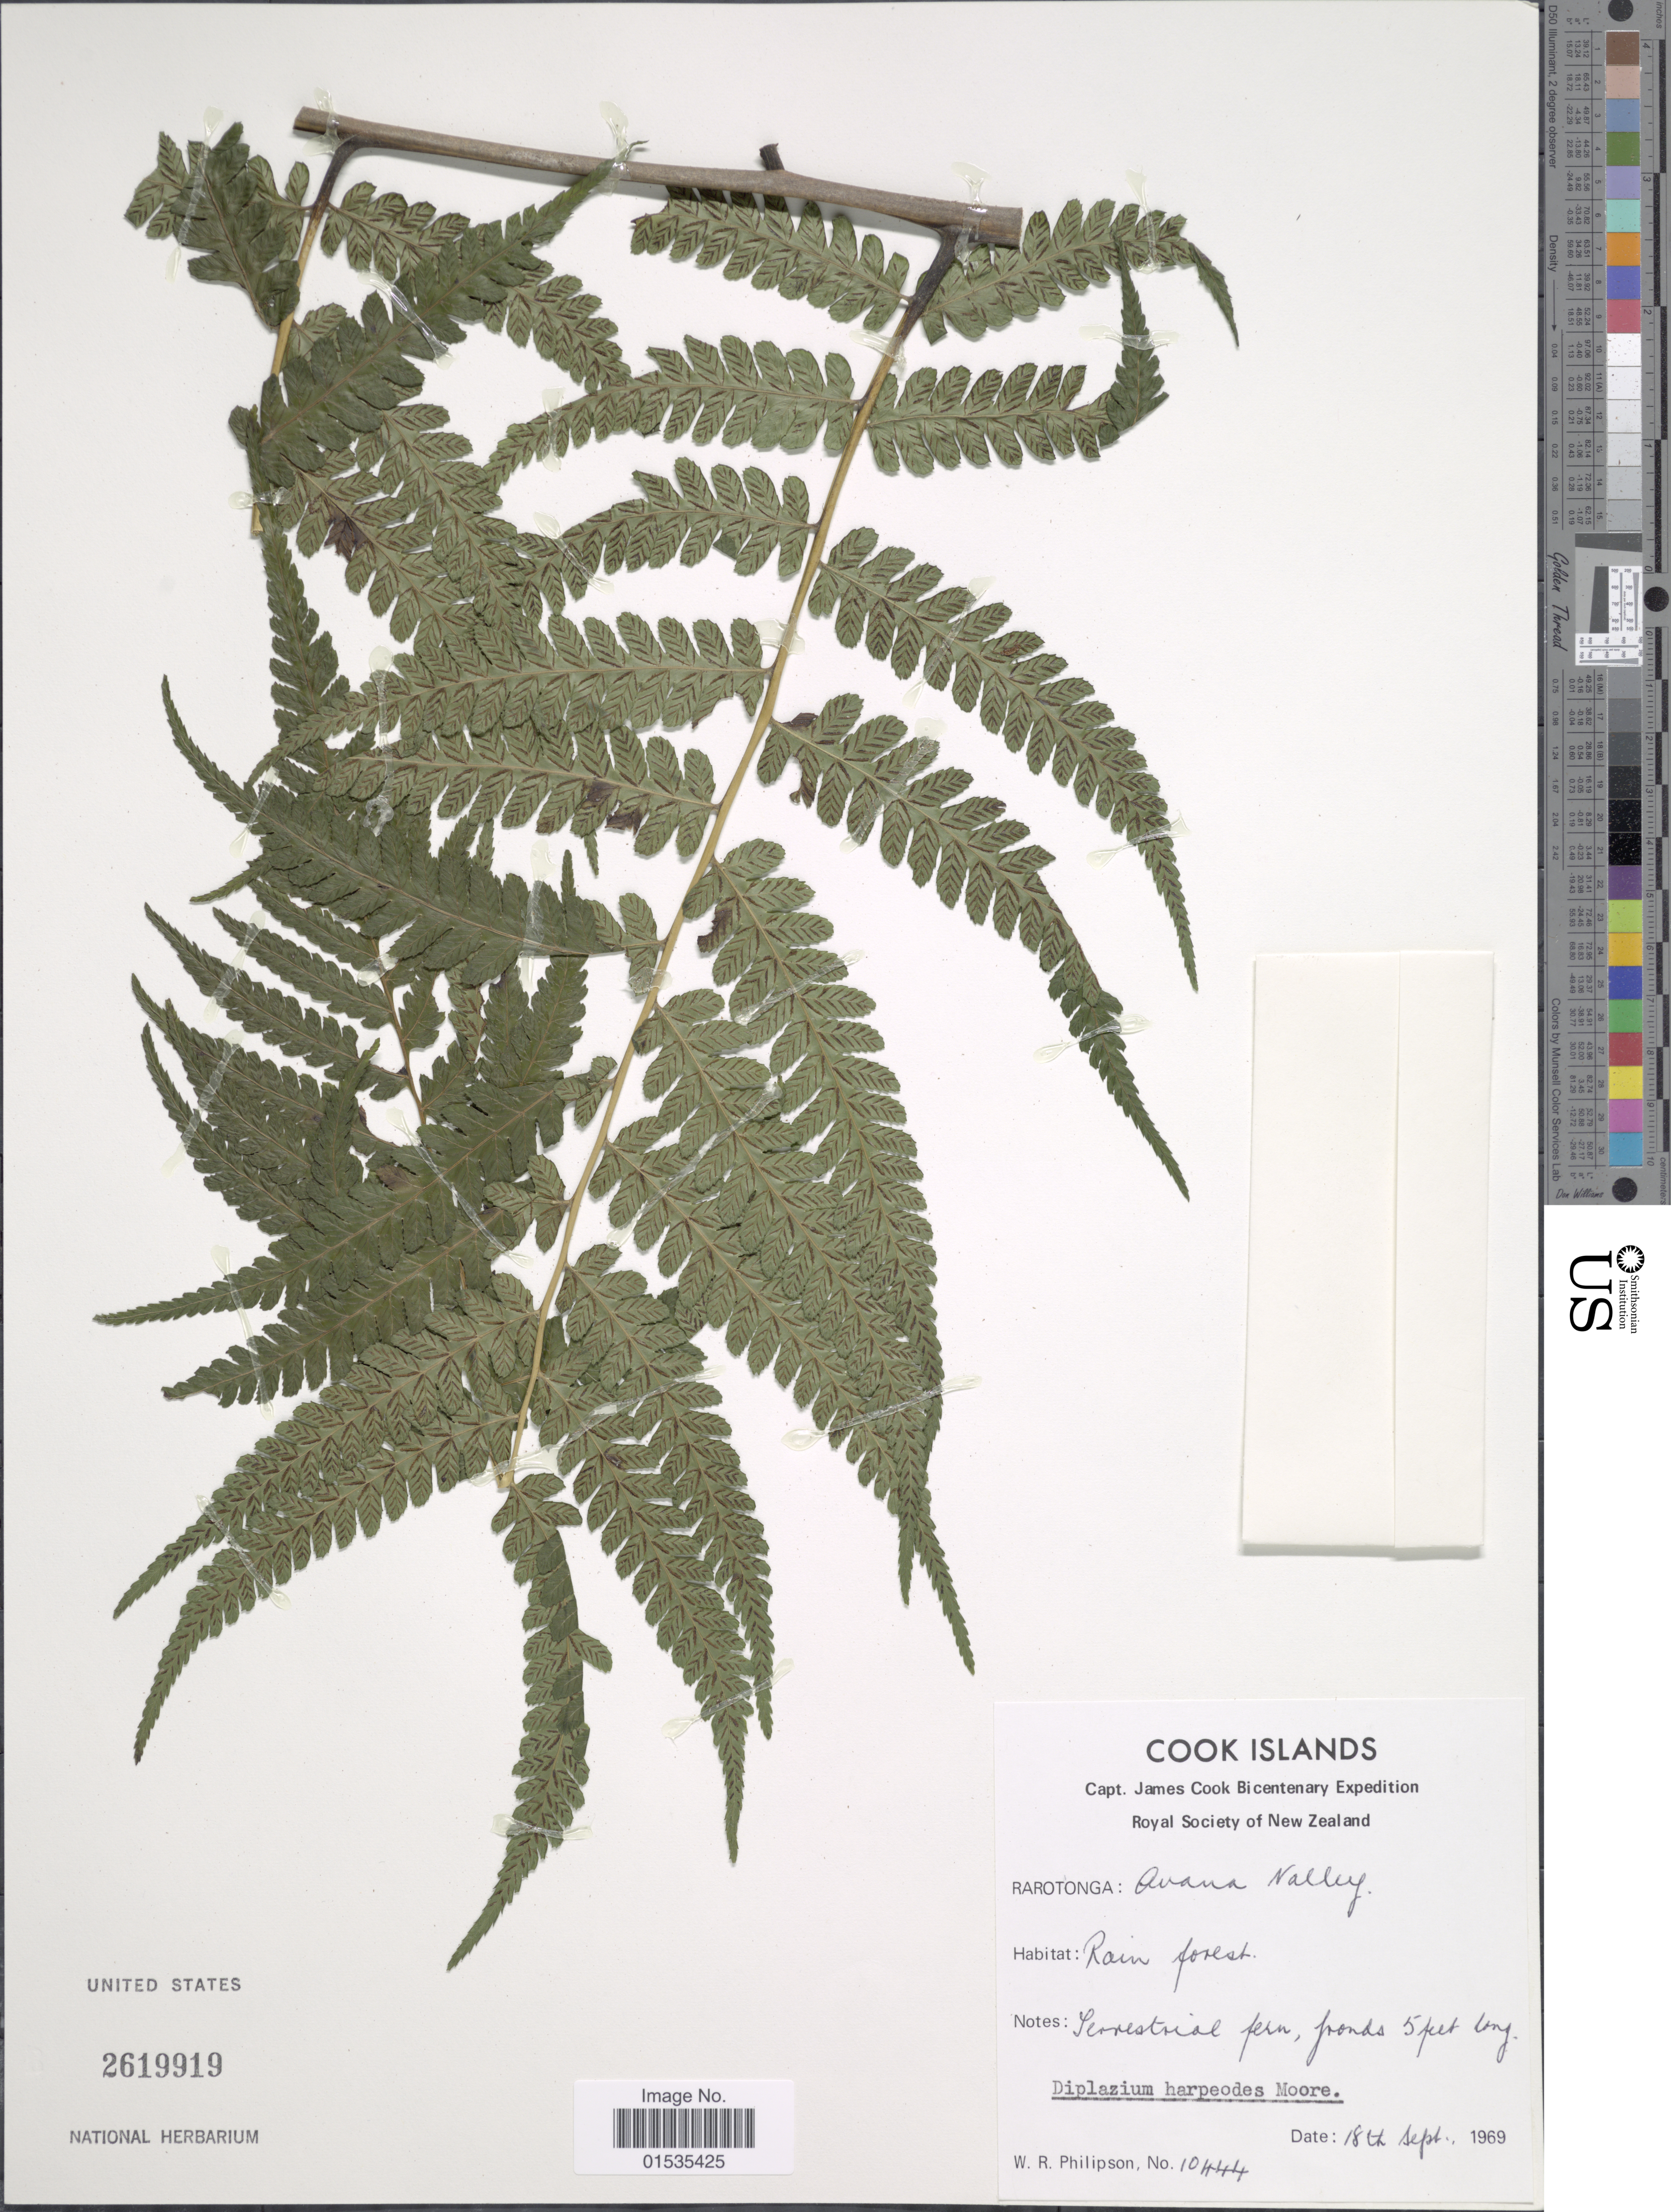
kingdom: Plantae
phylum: Tracheophyta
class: Polypodiopsida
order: Polypodiales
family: Athyriaceae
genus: Diplazium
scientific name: Diplazium harpeodes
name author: T. Moore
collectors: W. R. Philipson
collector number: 10444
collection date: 1969-09-18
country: Cook Islands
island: Rarotonga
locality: Expedition Royal Society of New Zeeland, Rarotonga: Quana Valley [interpreted]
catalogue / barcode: US 2919919